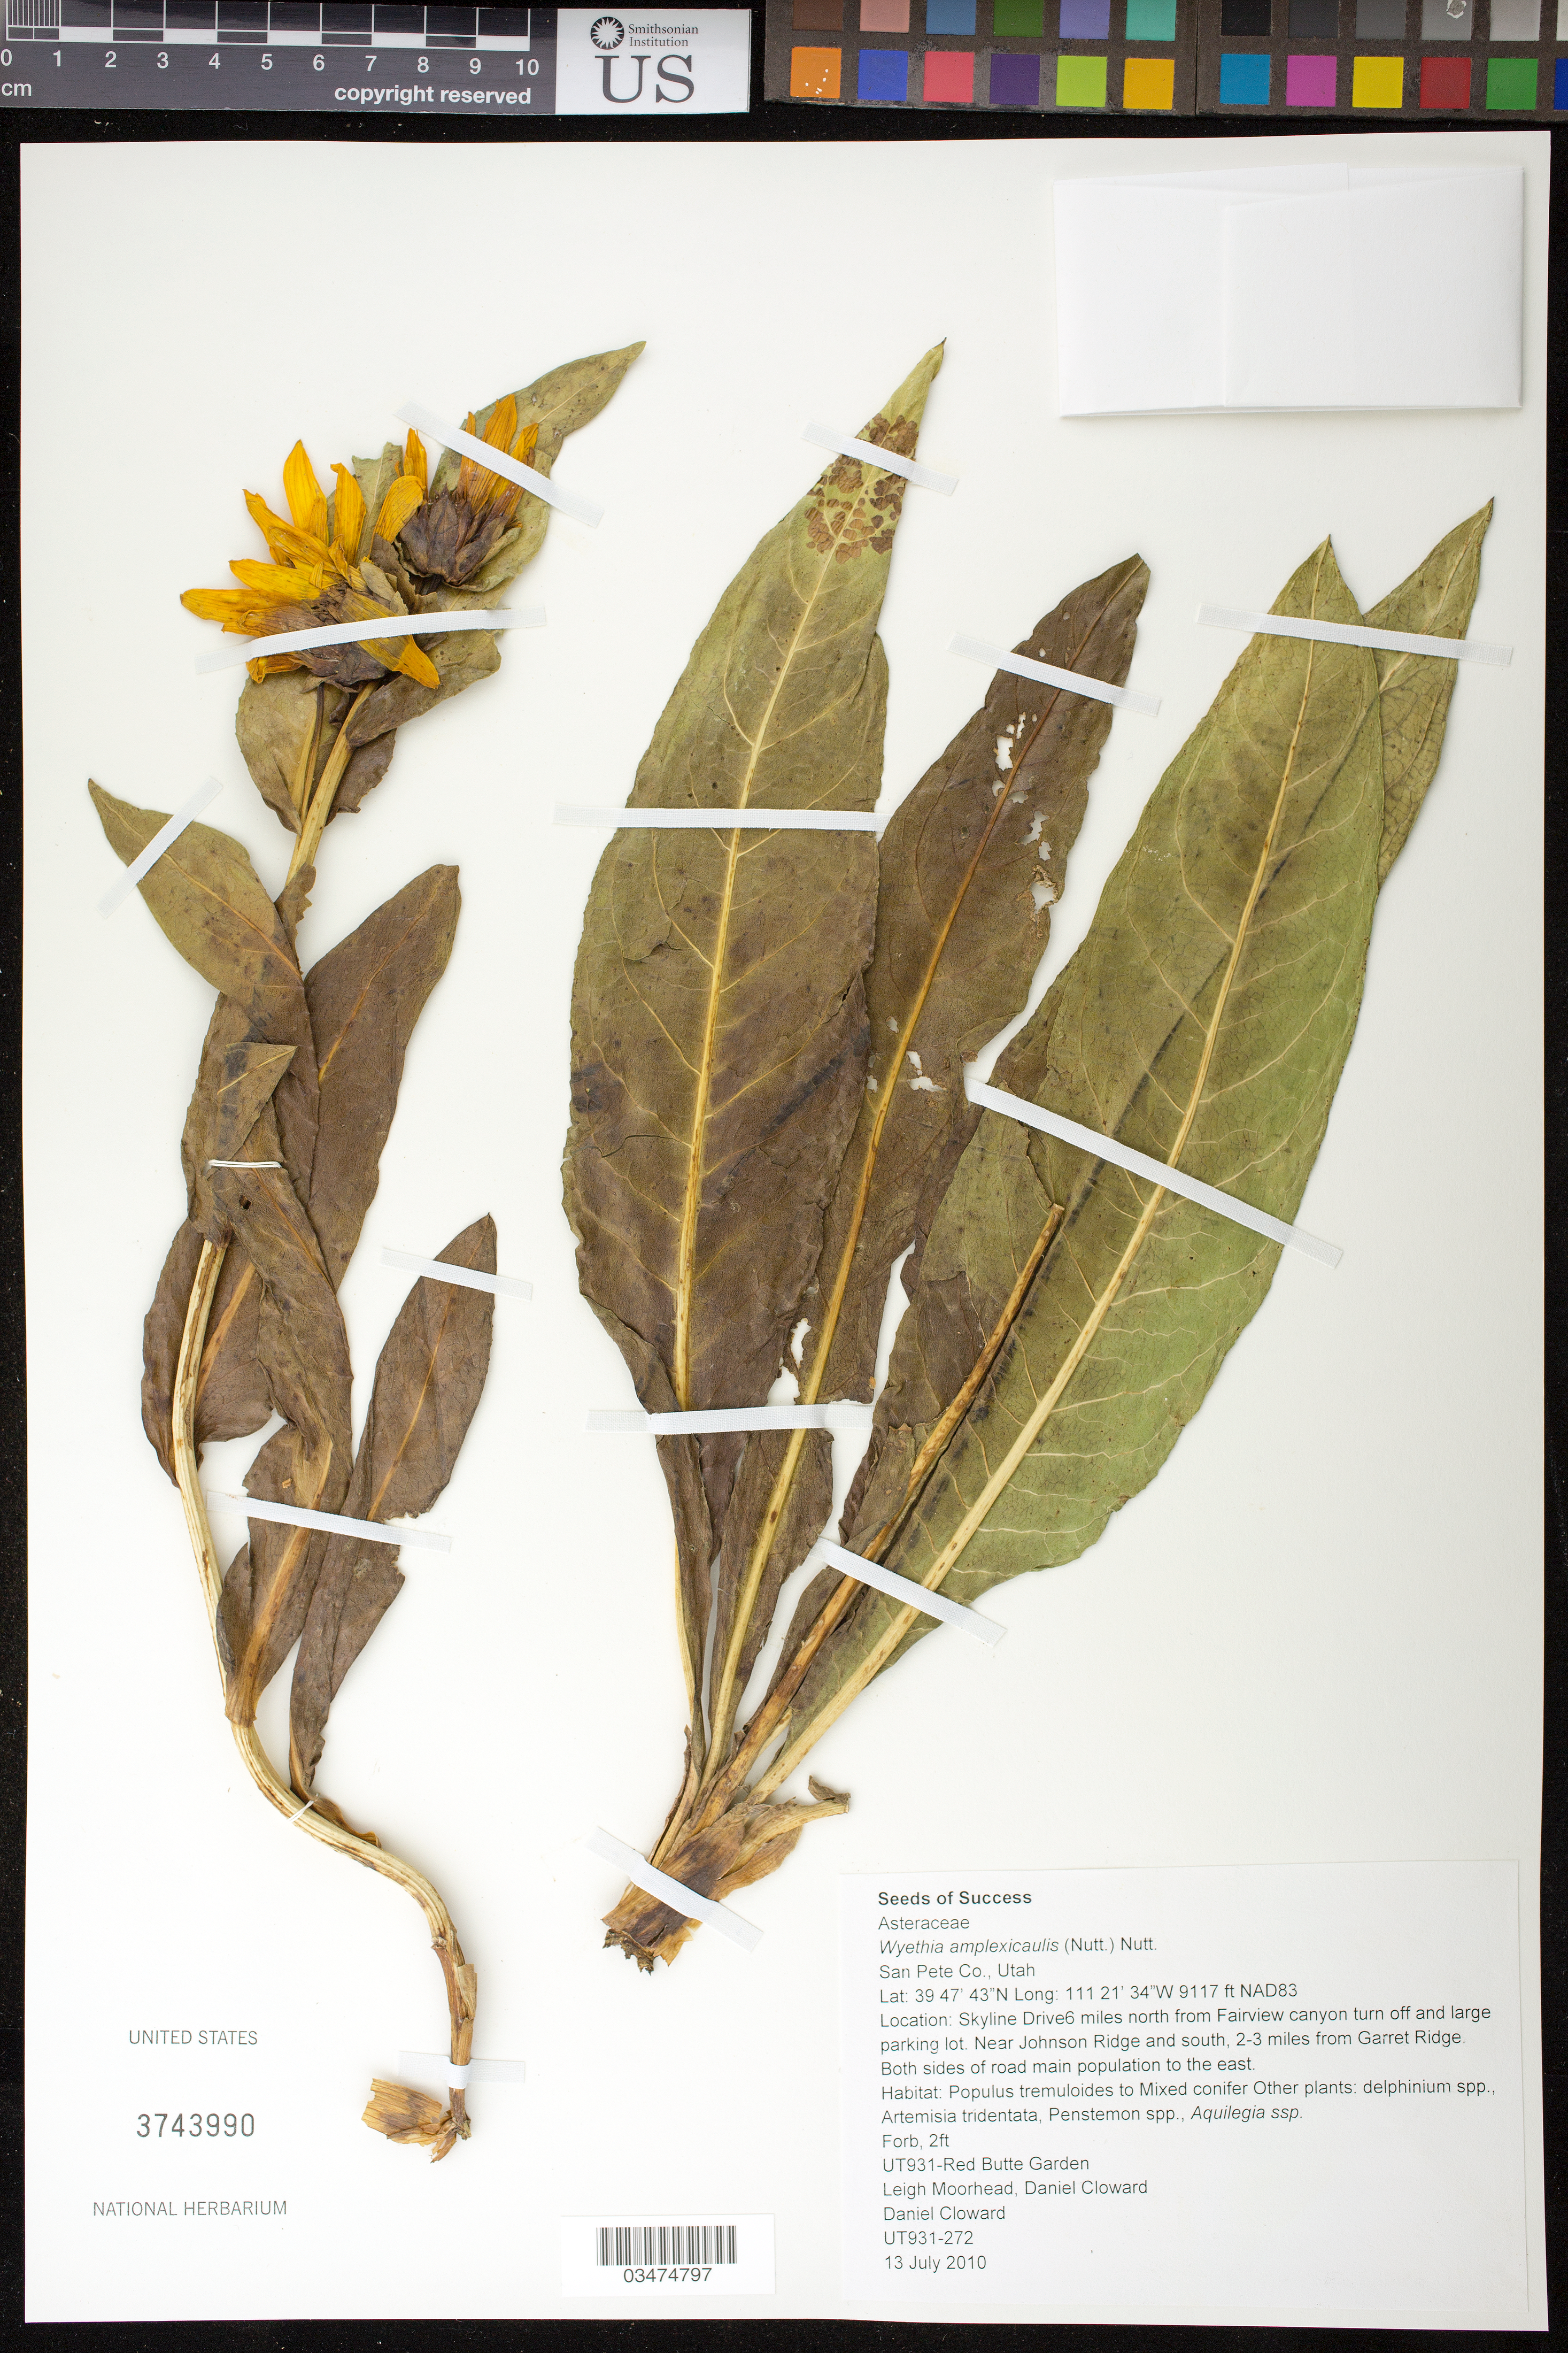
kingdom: Plantae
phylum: Tracheophyta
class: Magnoliopsida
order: Asterales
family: Asteraceae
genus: Wyethia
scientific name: Wyethia amplexicaulis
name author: Nutt.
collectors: L. Moorhead & D. Cloward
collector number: UT931-272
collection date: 2010-07-13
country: United States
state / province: Utah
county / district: San Pete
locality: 2-3 mi. from Garret Ridge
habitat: Populus trmuloides to mixed conifer and other plants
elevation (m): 2779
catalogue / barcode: US 3743990